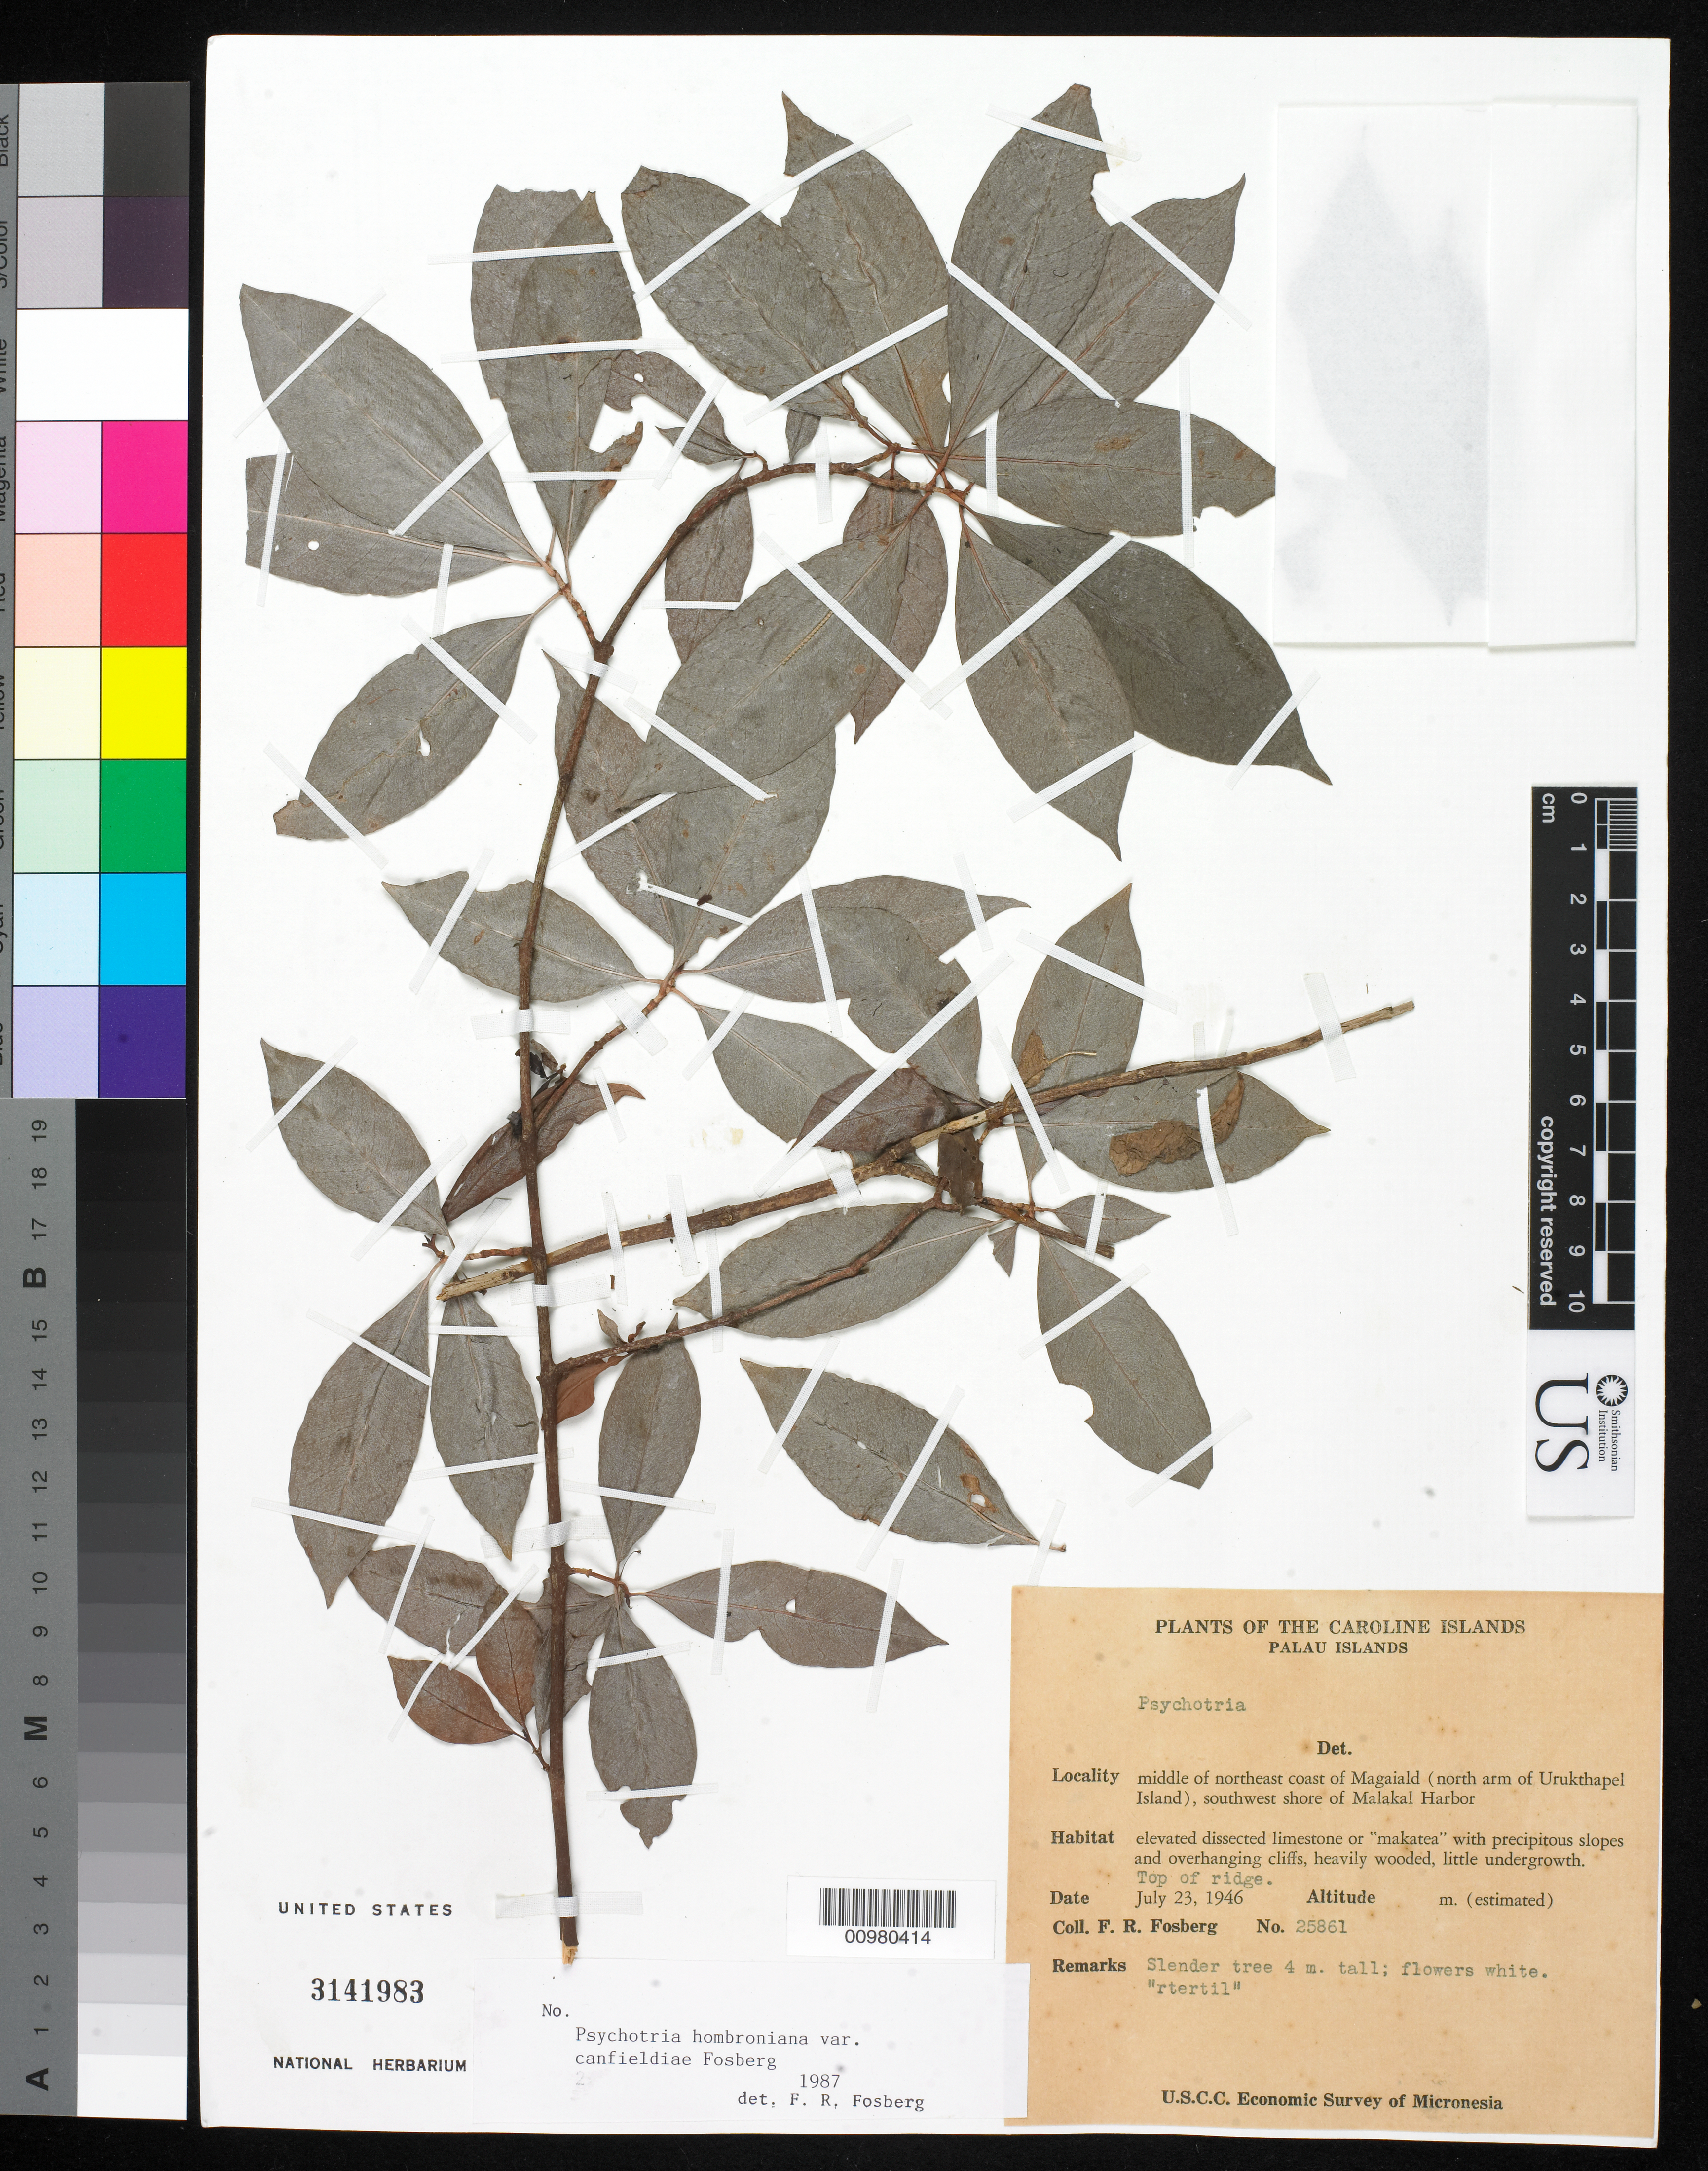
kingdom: Plantae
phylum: Tracheophyta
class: Magnoliopsida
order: Gentianales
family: Rubiaceae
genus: Psychotria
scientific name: Psychotria hombroniana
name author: (Baill.) Fosberg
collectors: F. R. Fosberg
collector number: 25861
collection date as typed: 23 Jul 1946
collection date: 1946-07-23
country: Palau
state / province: Koror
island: Ngeruktabel [Urukthapel]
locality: Middle of NW coast of Magaiald (north arm of Urukthapel Islands), SW shore of Malakal Harbor, Palau Islands, Northwestern Pacific.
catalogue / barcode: US 3141983